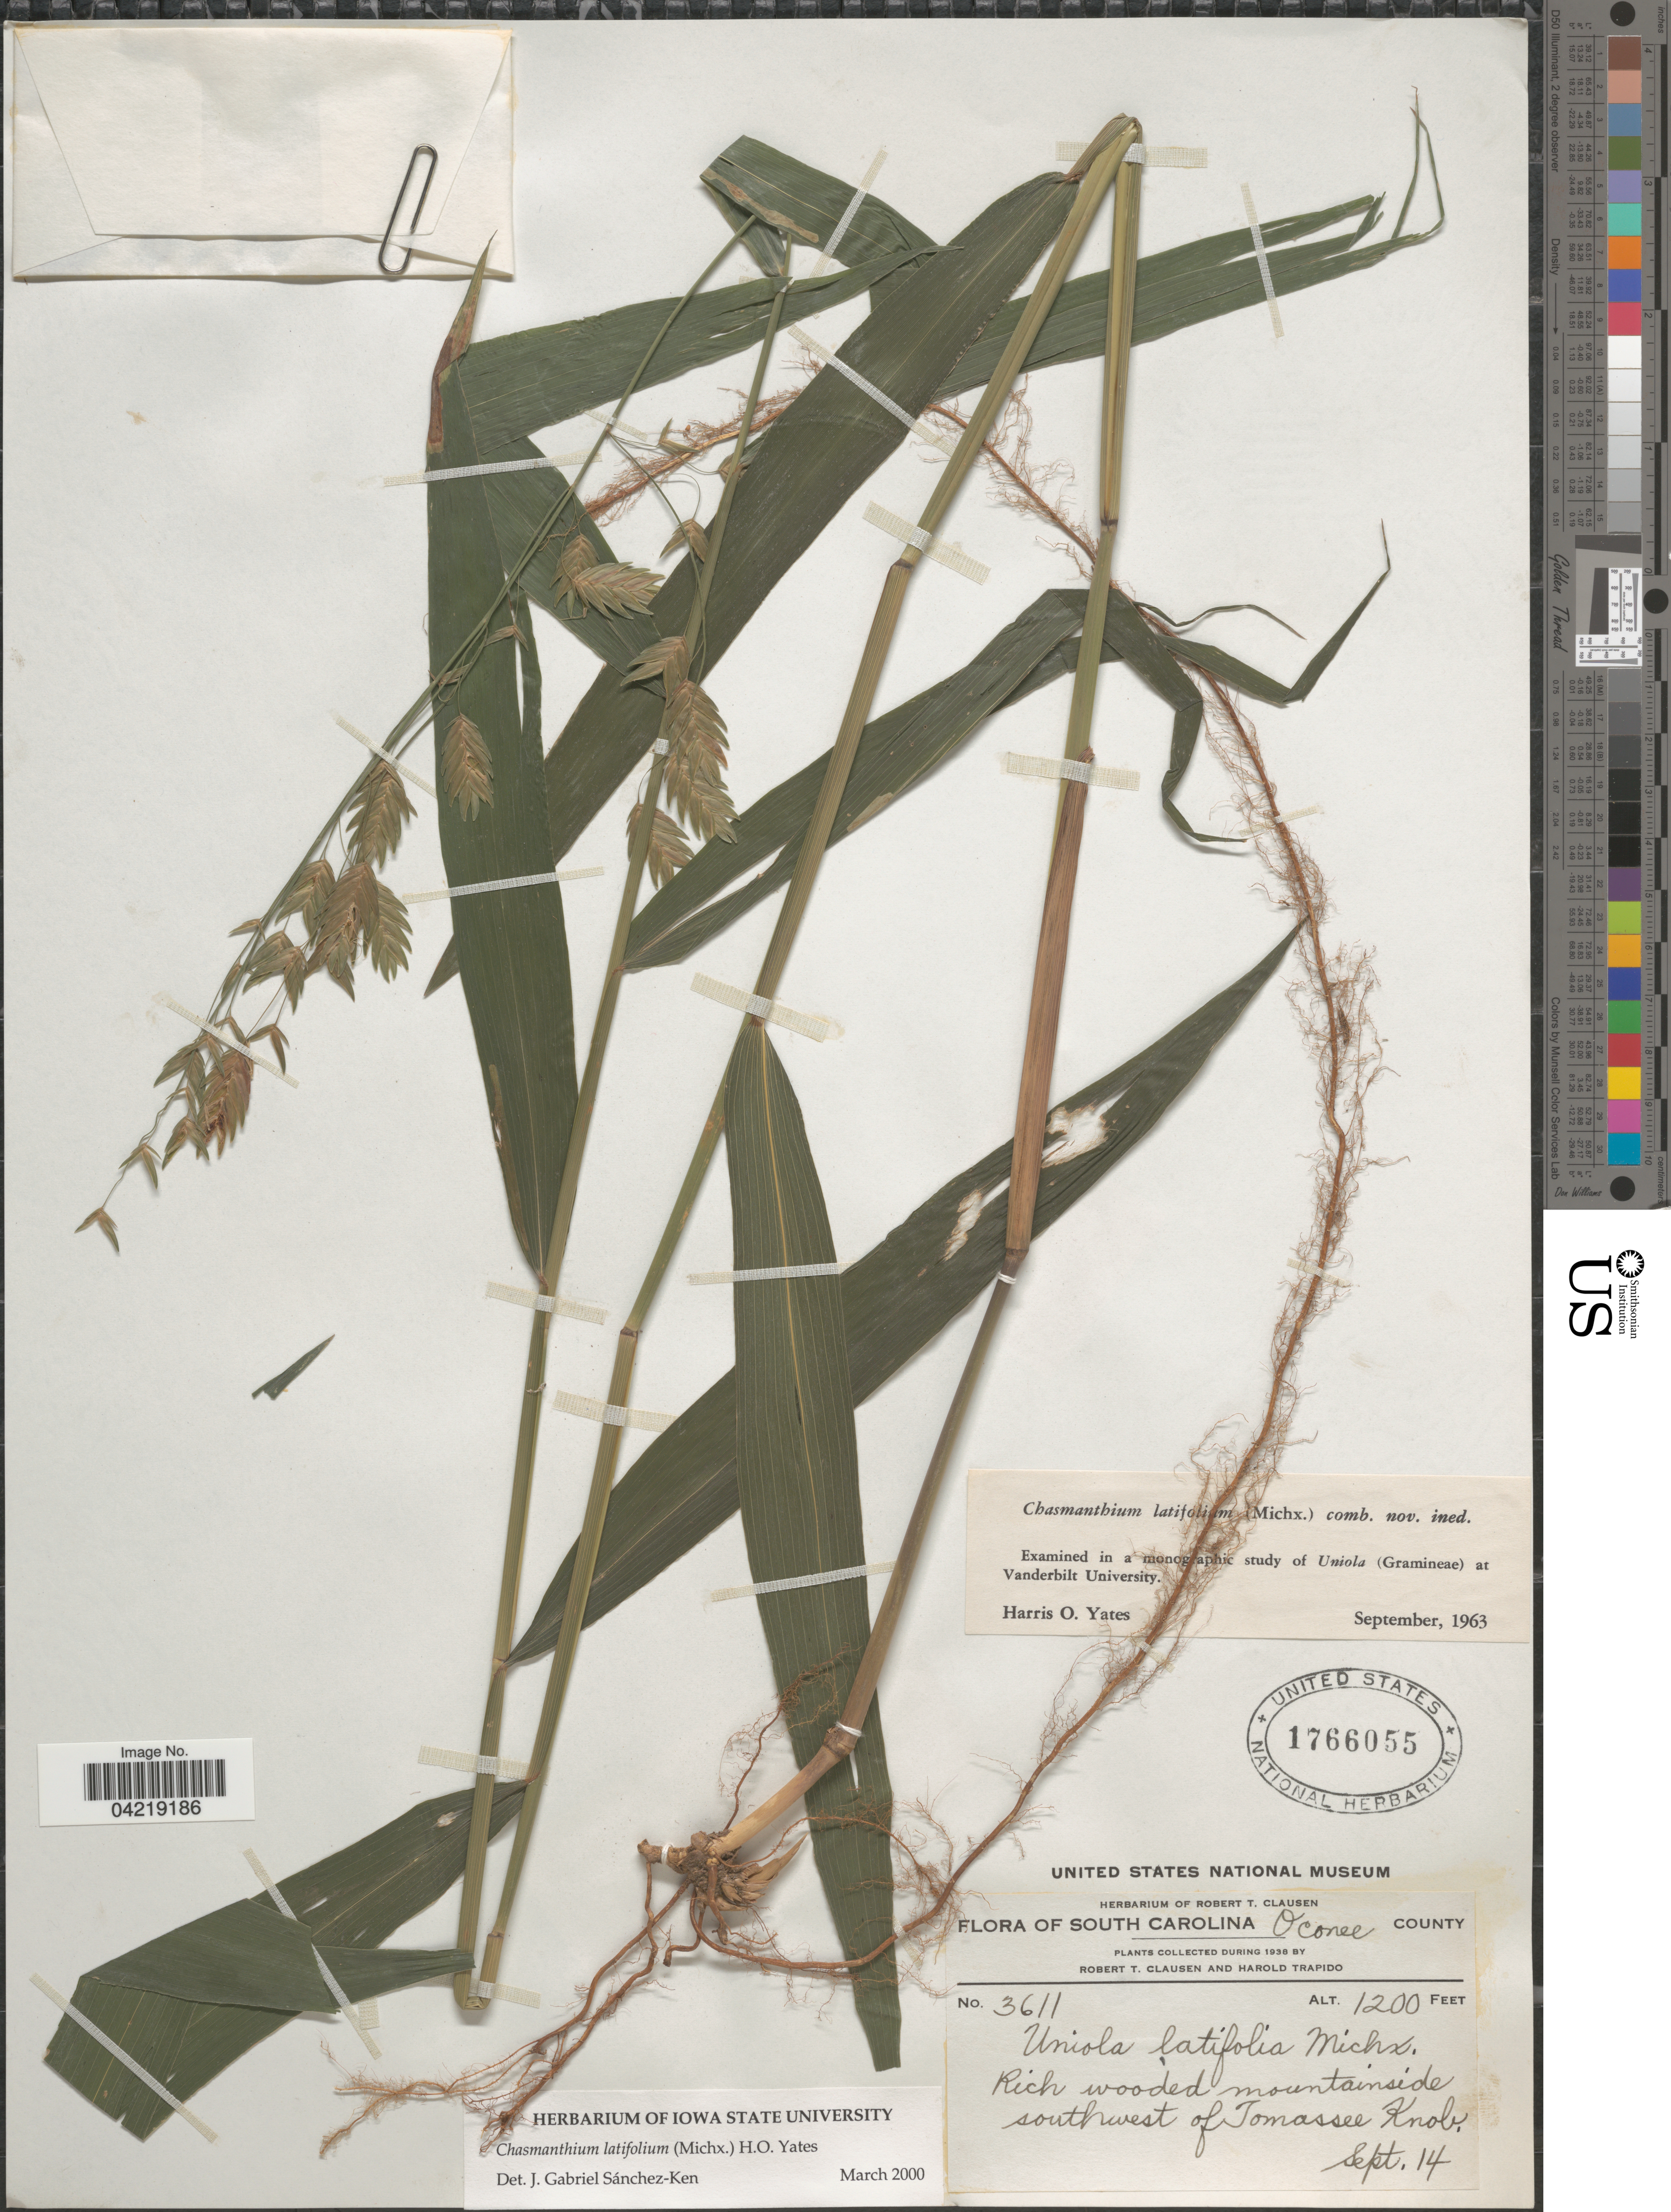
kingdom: Plantae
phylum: Tracheophyta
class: Liliopsida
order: Poales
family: Poaceae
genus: Chasmanthium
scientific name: Chasmanthium latifolium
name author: (Michx.) H.O. Yates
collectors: R. T. Clausen & H. Trapido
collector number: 3611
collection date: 1938-09-14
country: United States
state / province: South Carolina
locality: Oconee County. Rich wooded mountainside southwest of Tomassee Knob.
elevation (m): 366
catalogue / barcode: US 1766055